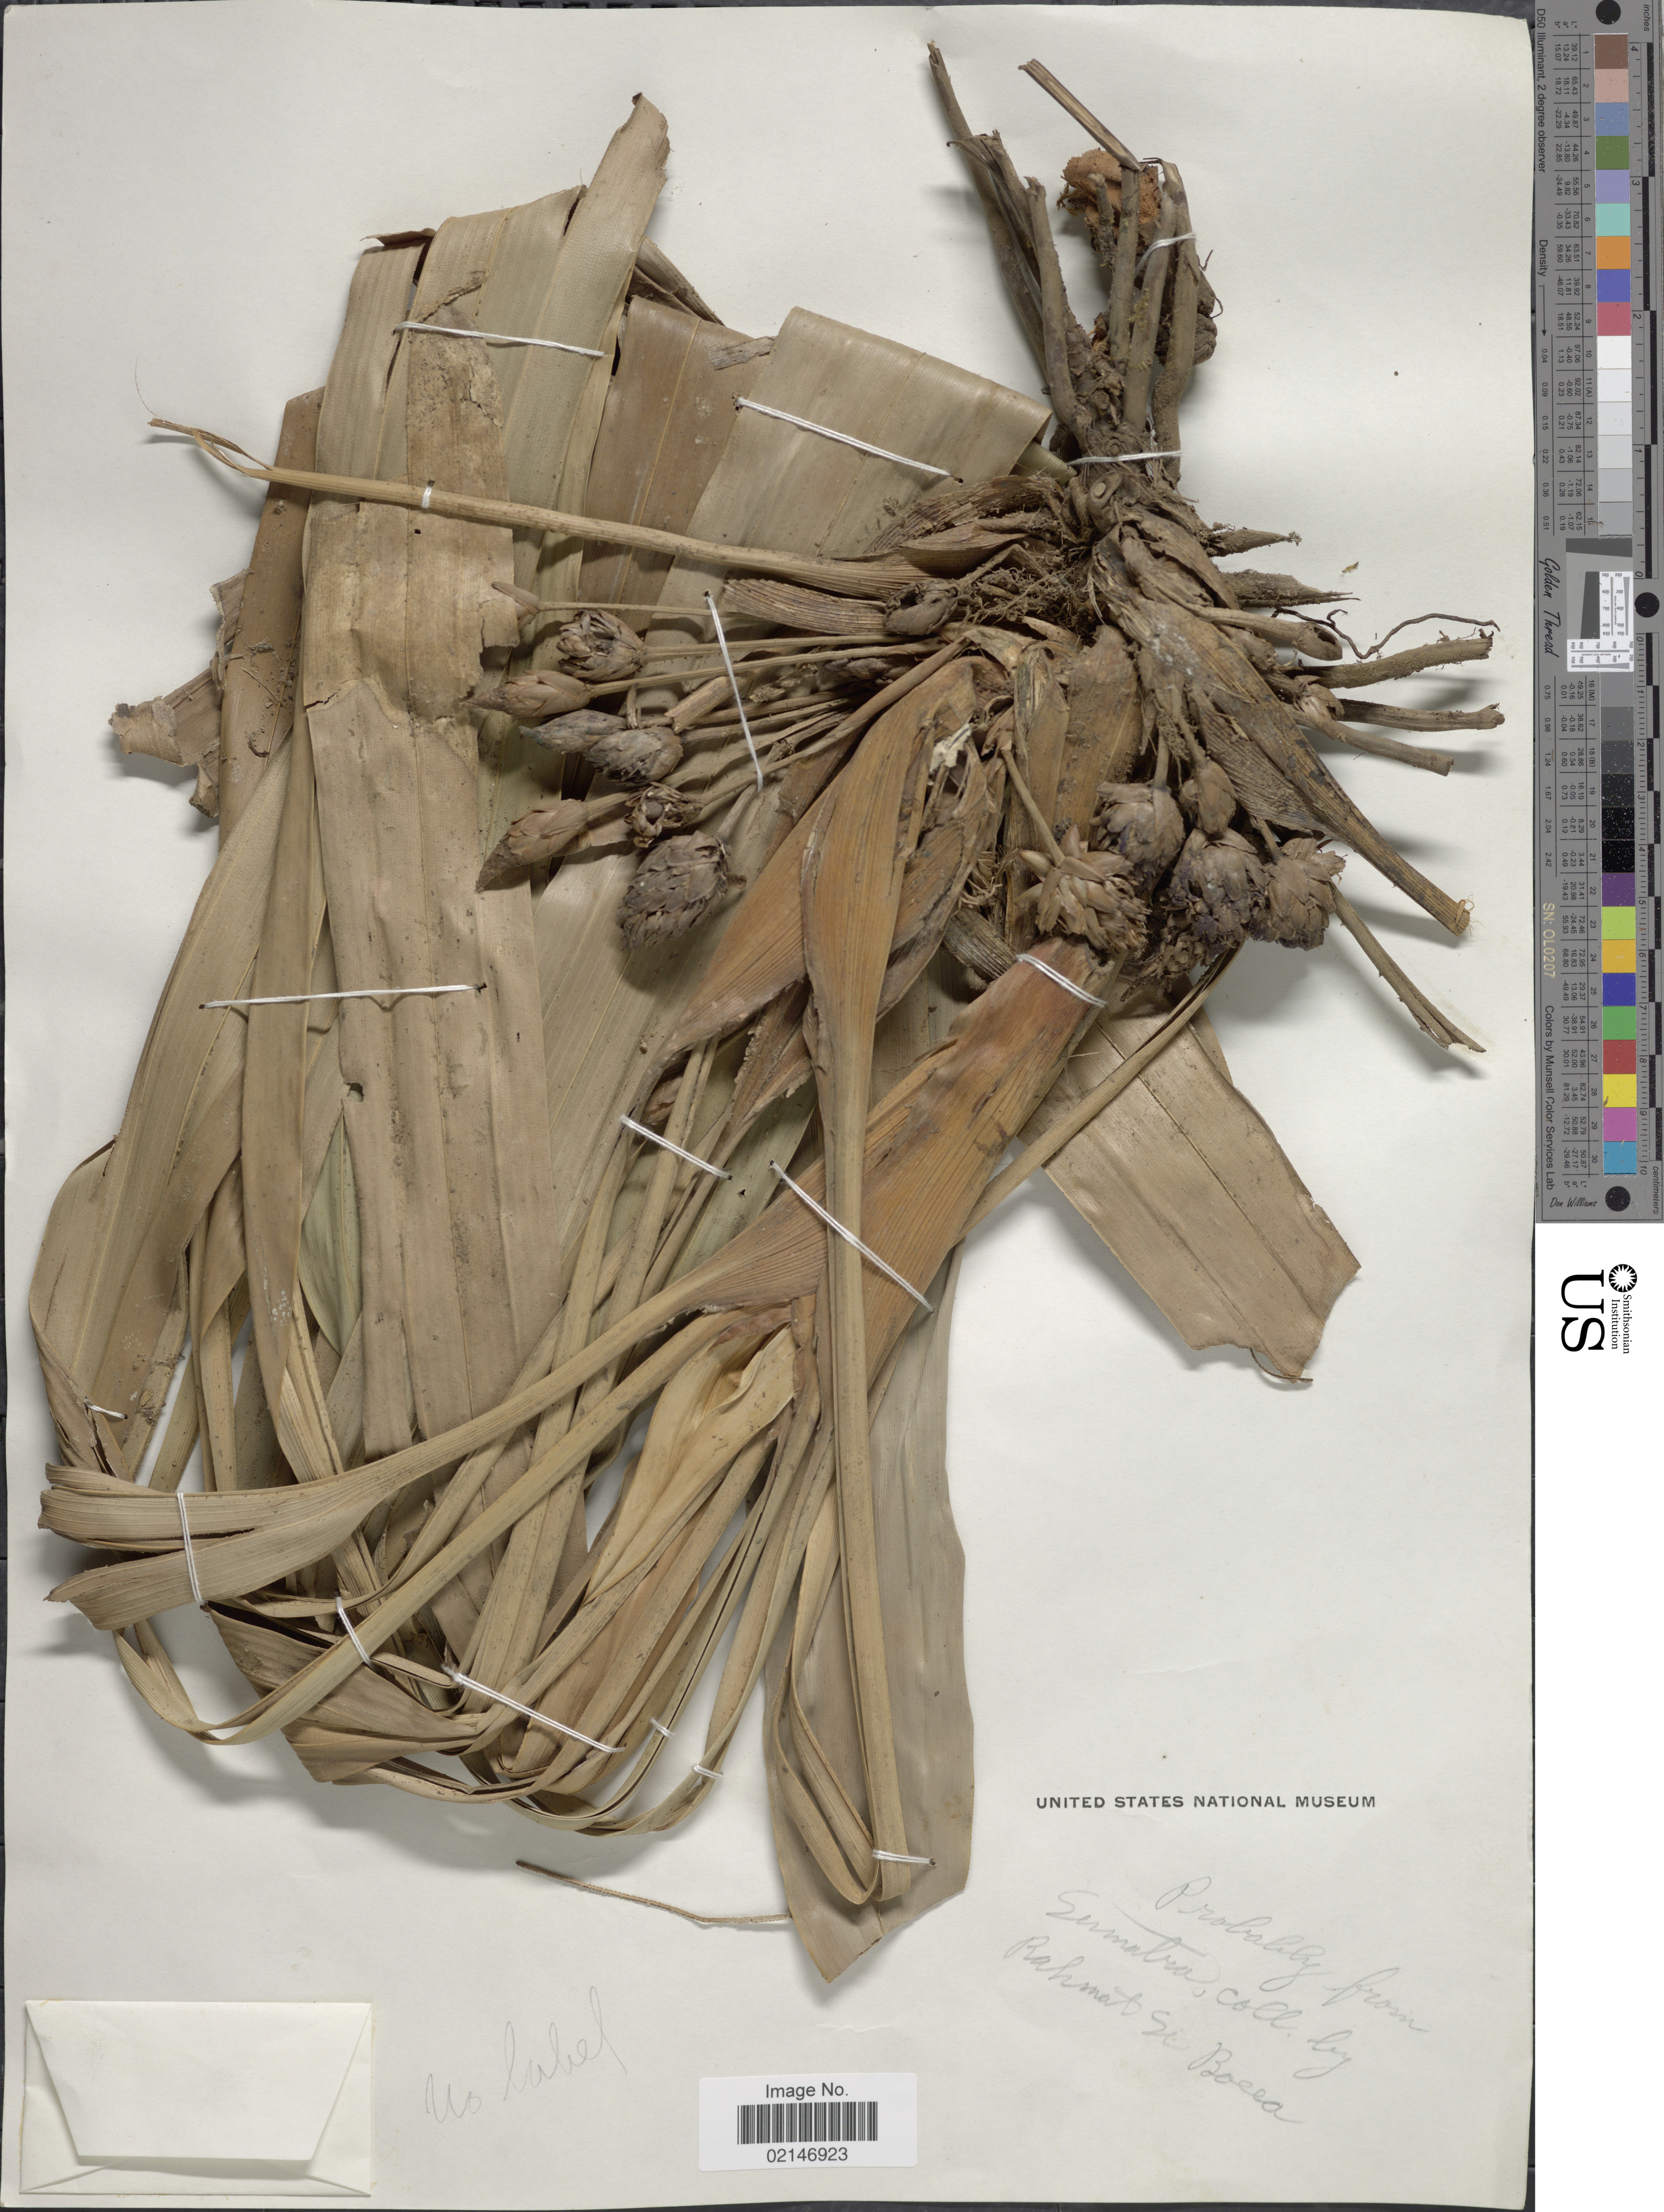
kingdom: Plantae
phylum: Tracheophyta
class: Liliopsida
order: Poales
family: Cyperaceae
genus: Mapania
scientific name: Mapania cuspidata var. petiolata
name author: (C.B. Clarke) Uittien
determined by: Strong, Mark T., (BOT), Smithsonian Institution - National Museum of Natural History (UNITED STATES)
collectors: Rahmat Si Boeea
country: Indonesia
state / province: Sumatra